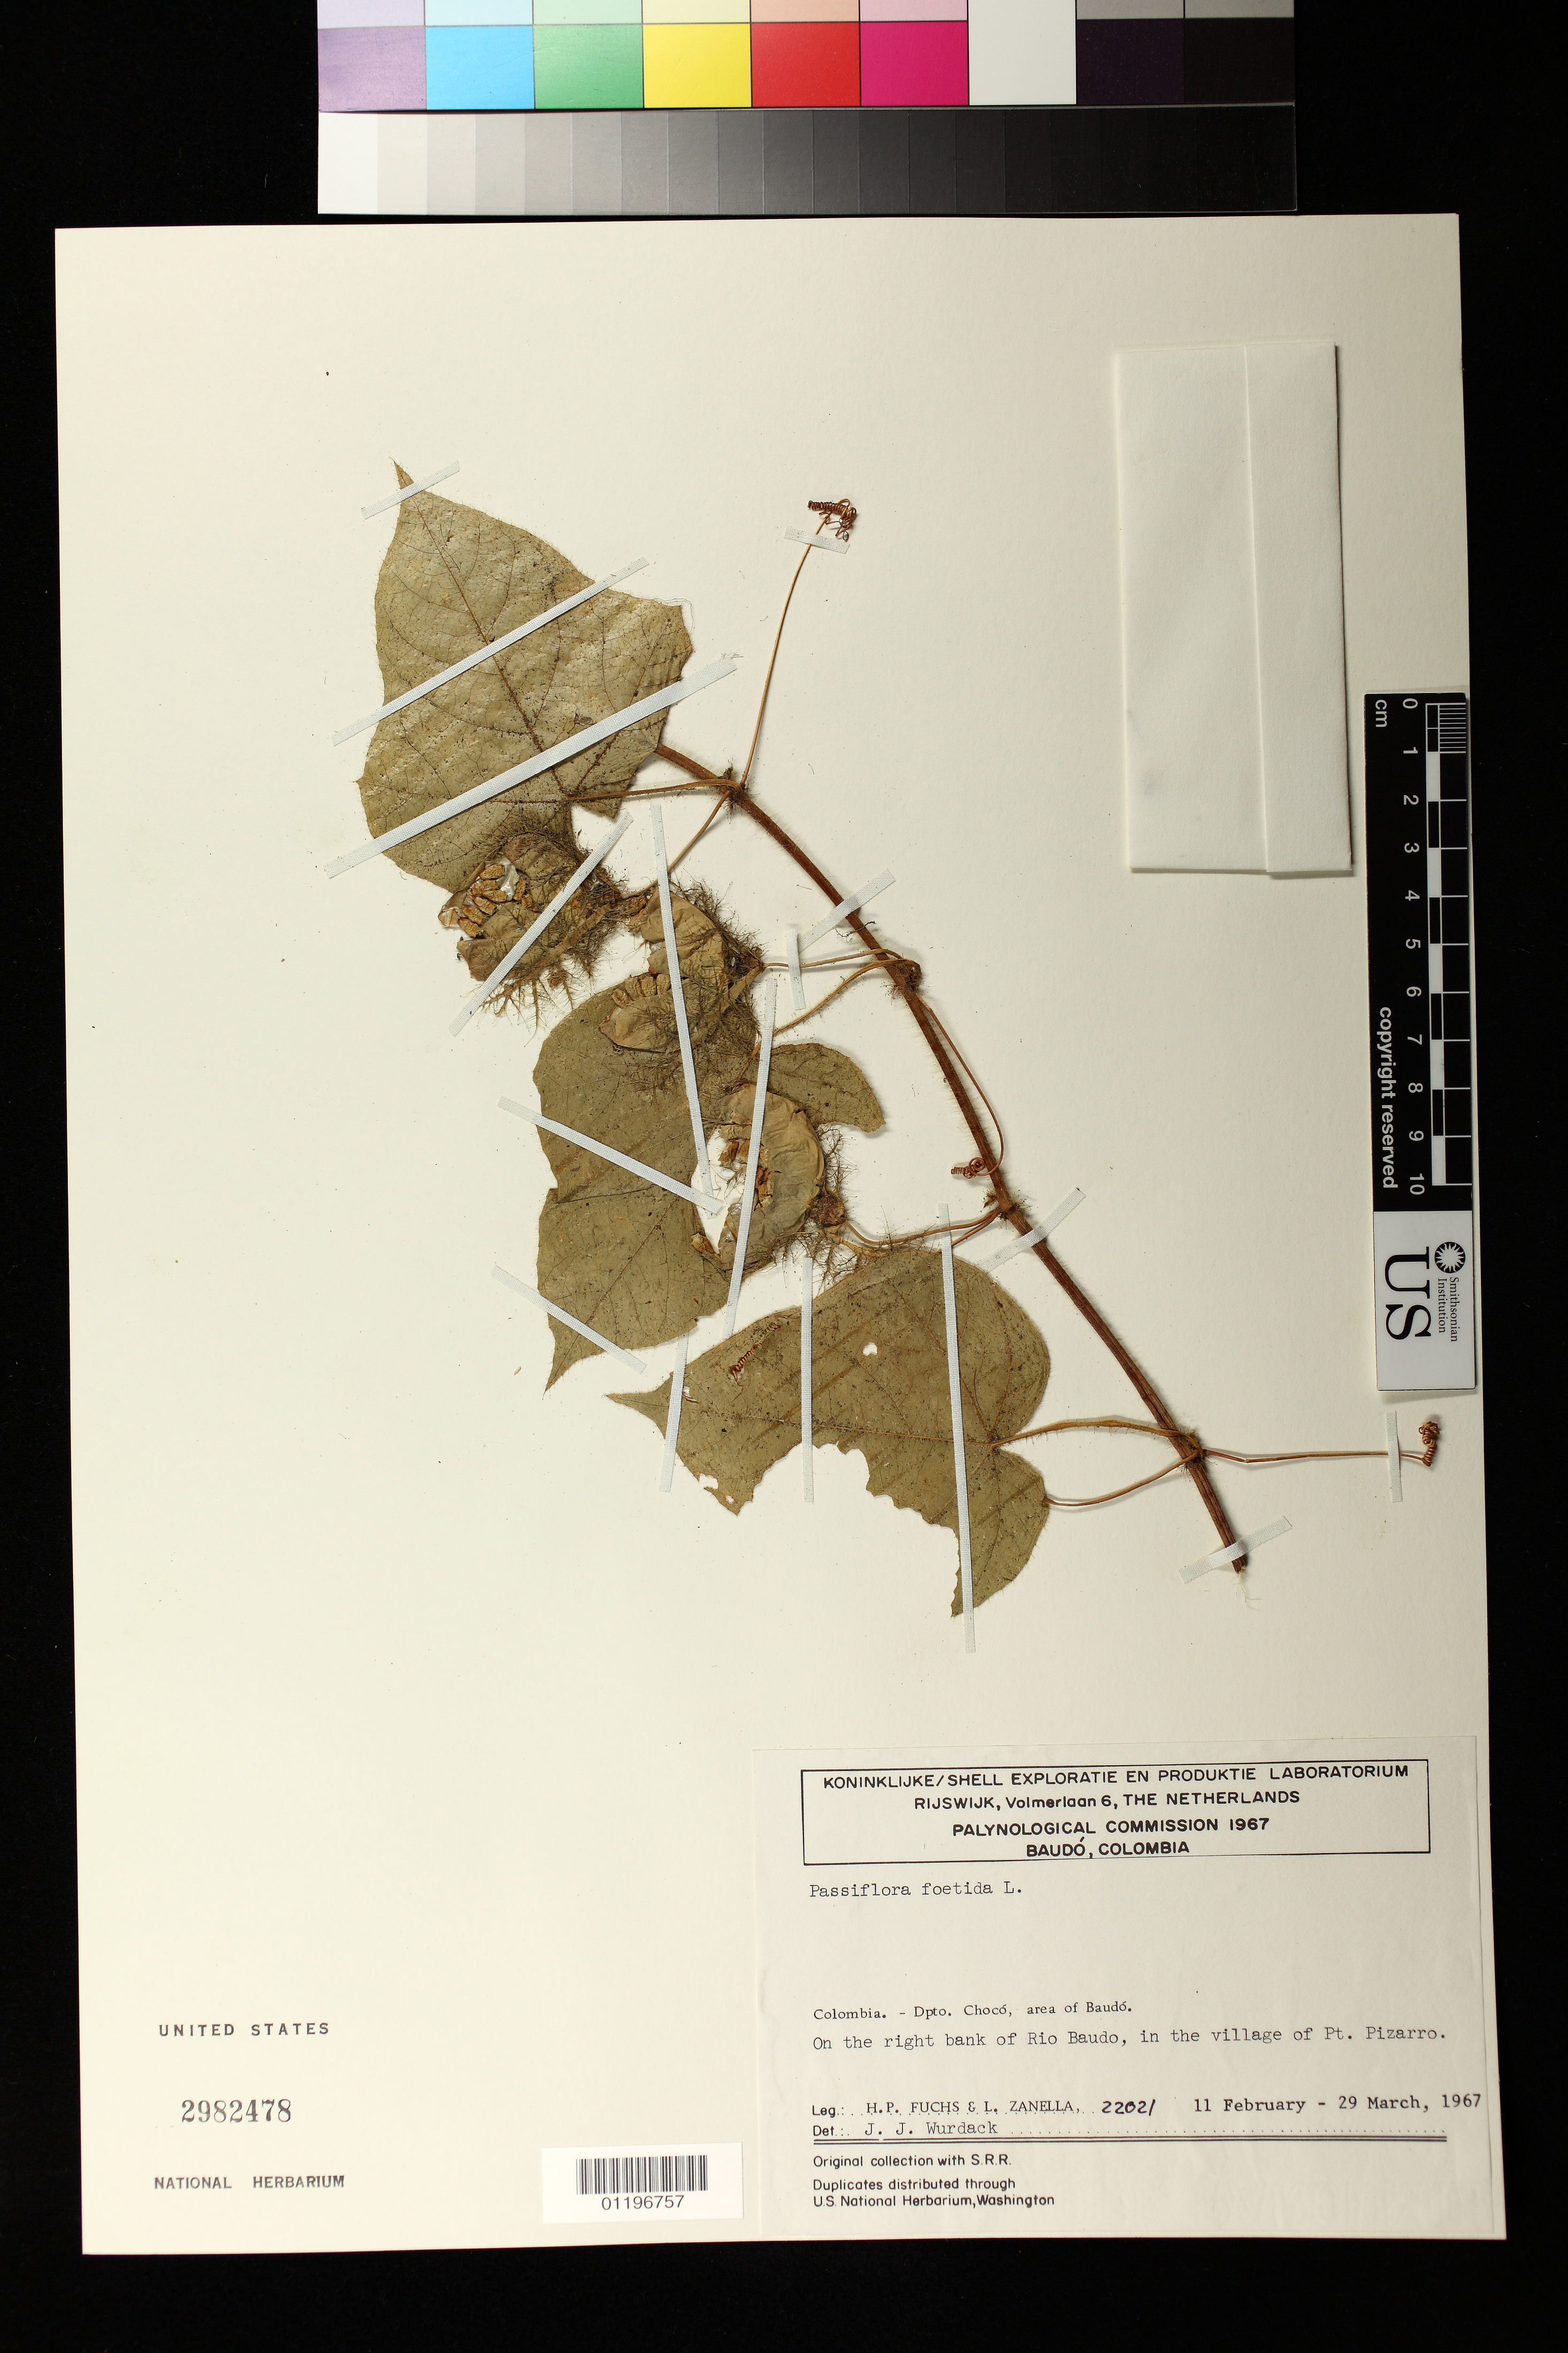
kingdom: Plantae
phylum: Tracheophyta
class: Magnoliopsida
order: Malpighiales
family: Passifloraceae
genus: Passiflora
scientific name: Passiflora foetida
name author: L.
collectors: H. P. Fuchs & L. Zanella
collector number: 22021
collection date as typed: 11 Feb 1967 to 29 Mar 1967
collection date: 1967-02-11/1967-03-29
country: Colombia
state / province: Chocó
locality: area of Baudo. On the right bank of Rio Baudo, in the village of Puerto Pizarro.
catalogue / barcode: US 2982478